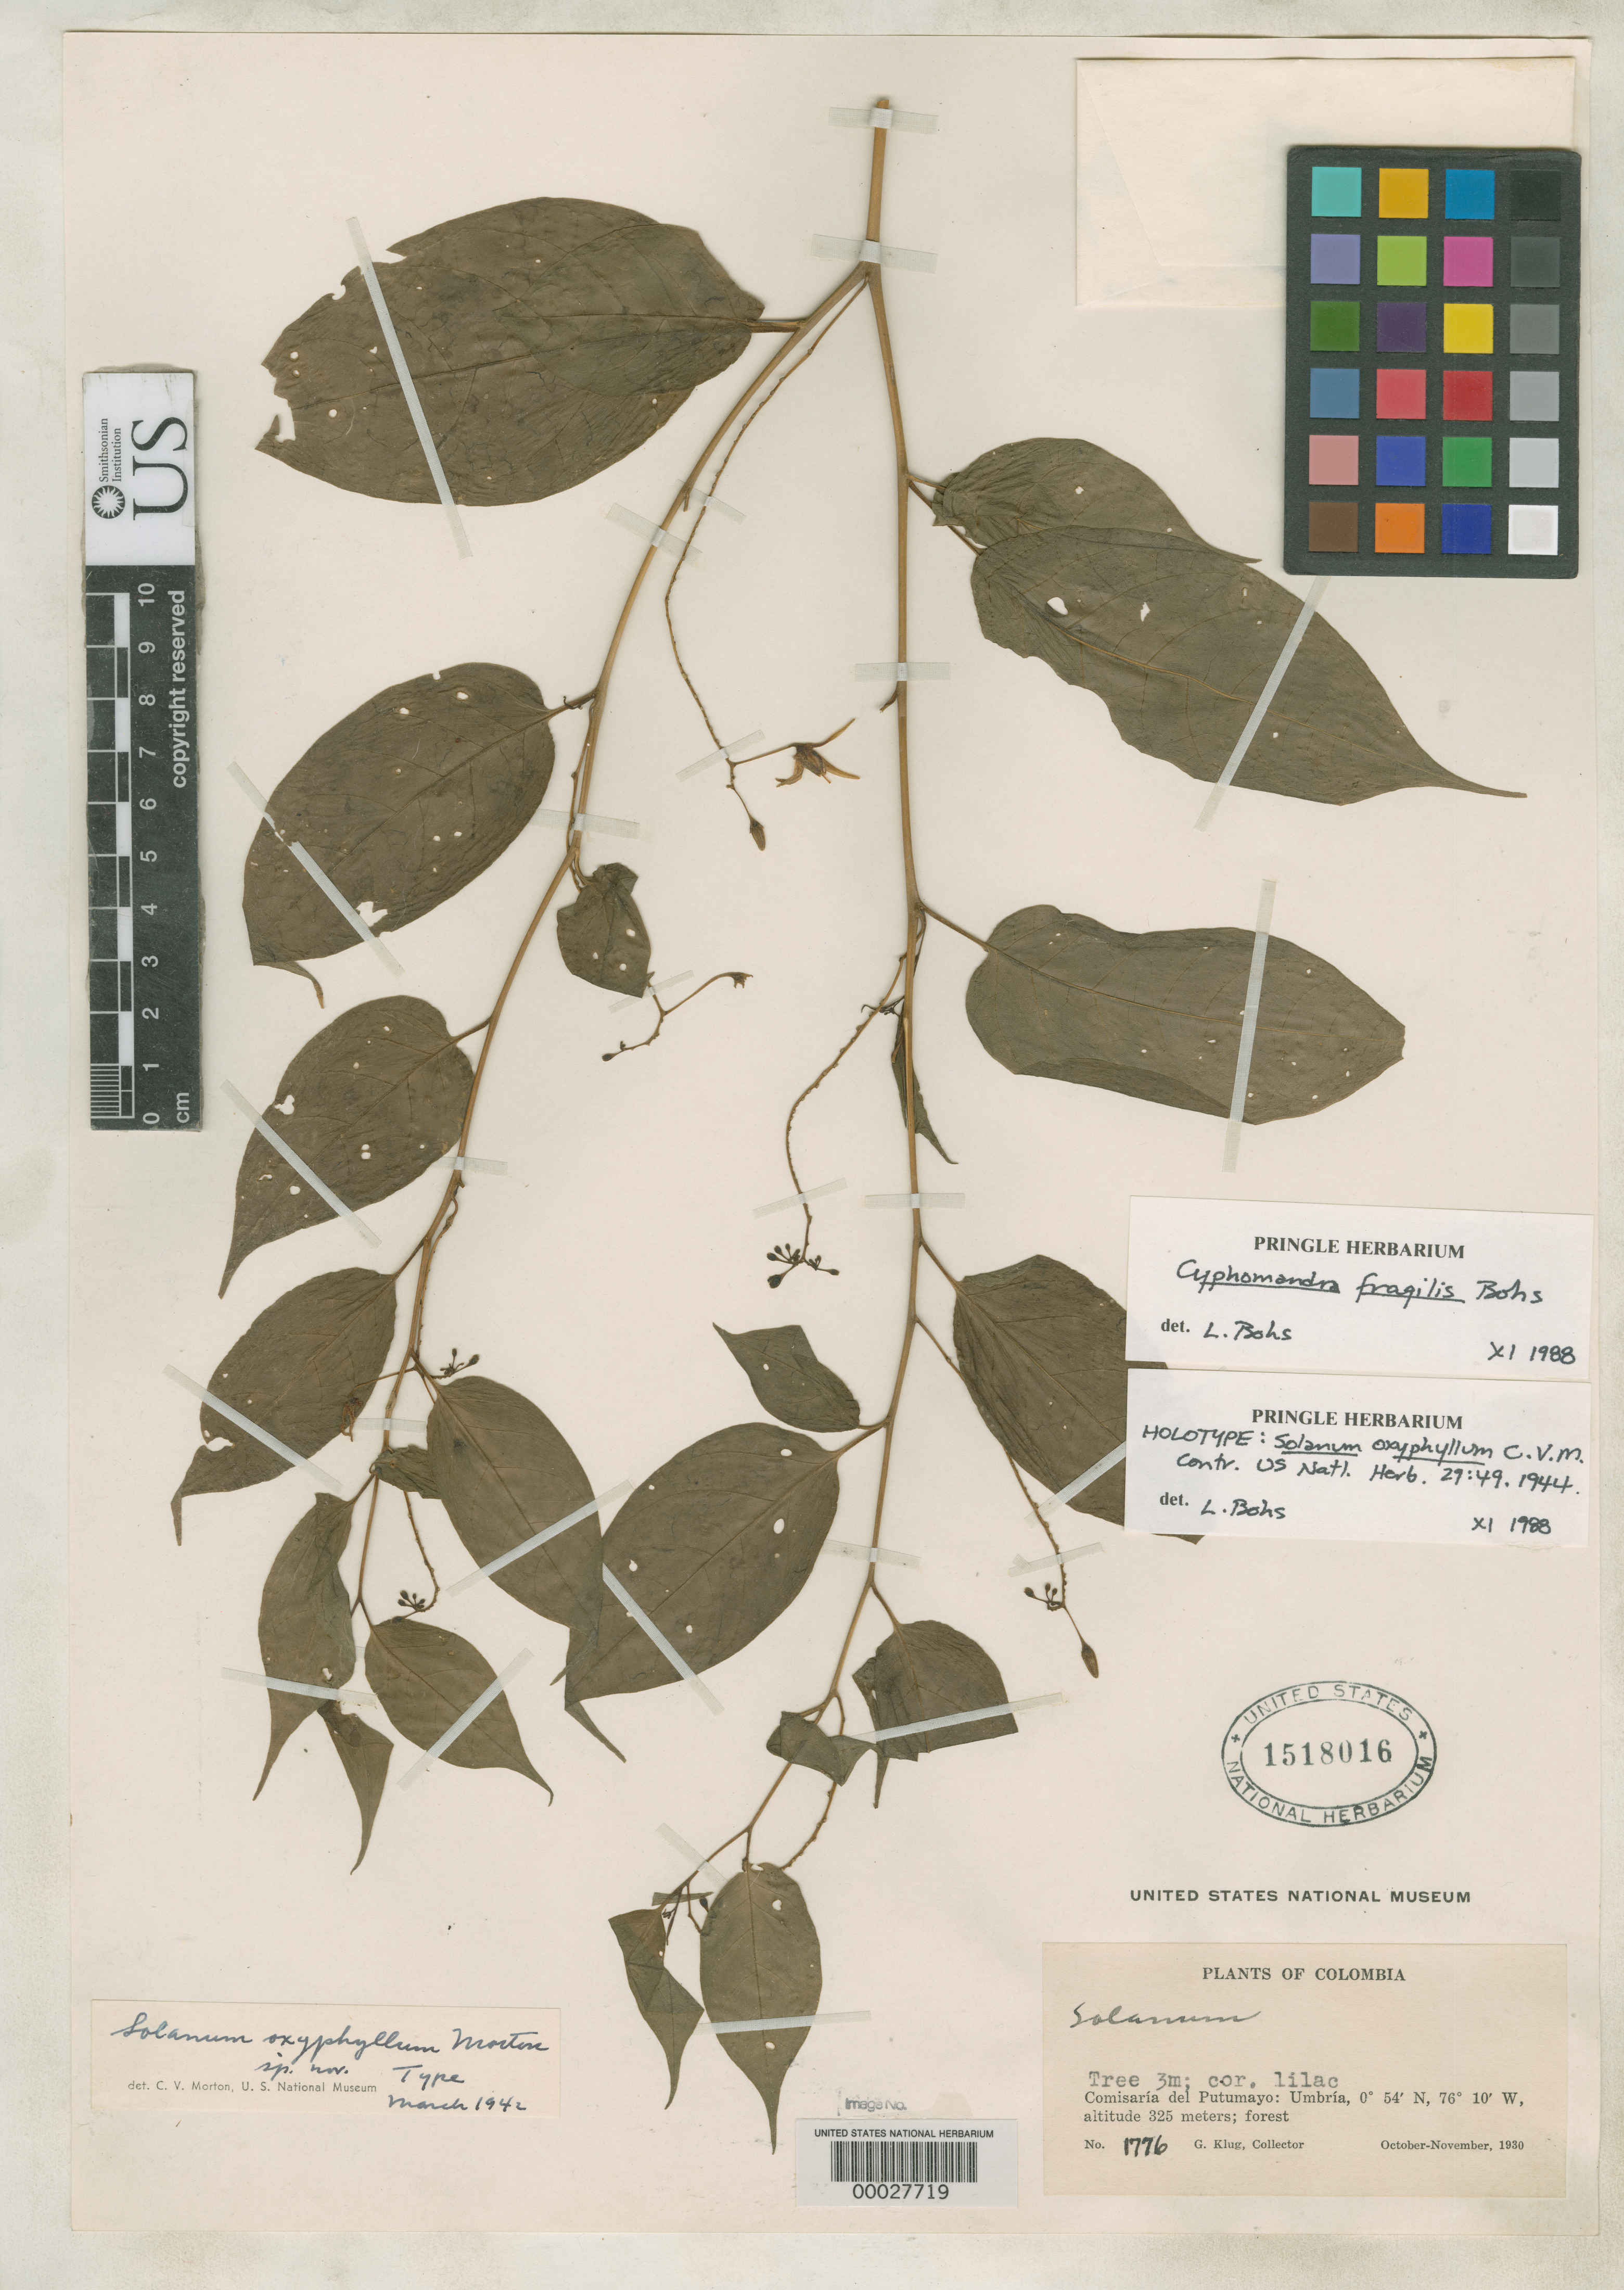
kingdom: Plantae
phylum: Tracheophyta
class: Magnoliopsida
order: Solanales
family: Solanaceae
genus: Solanum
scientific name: Solanum oxyphyllum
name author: C.V. Morton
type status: Holotype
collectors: G. Klug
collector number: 1776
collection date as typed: Oct 1930 to -- Nov 1930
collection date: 1930-10/1930-11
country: Colombia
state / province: Putumayo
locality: Umbria.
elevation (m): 325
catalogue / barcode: US 1518016